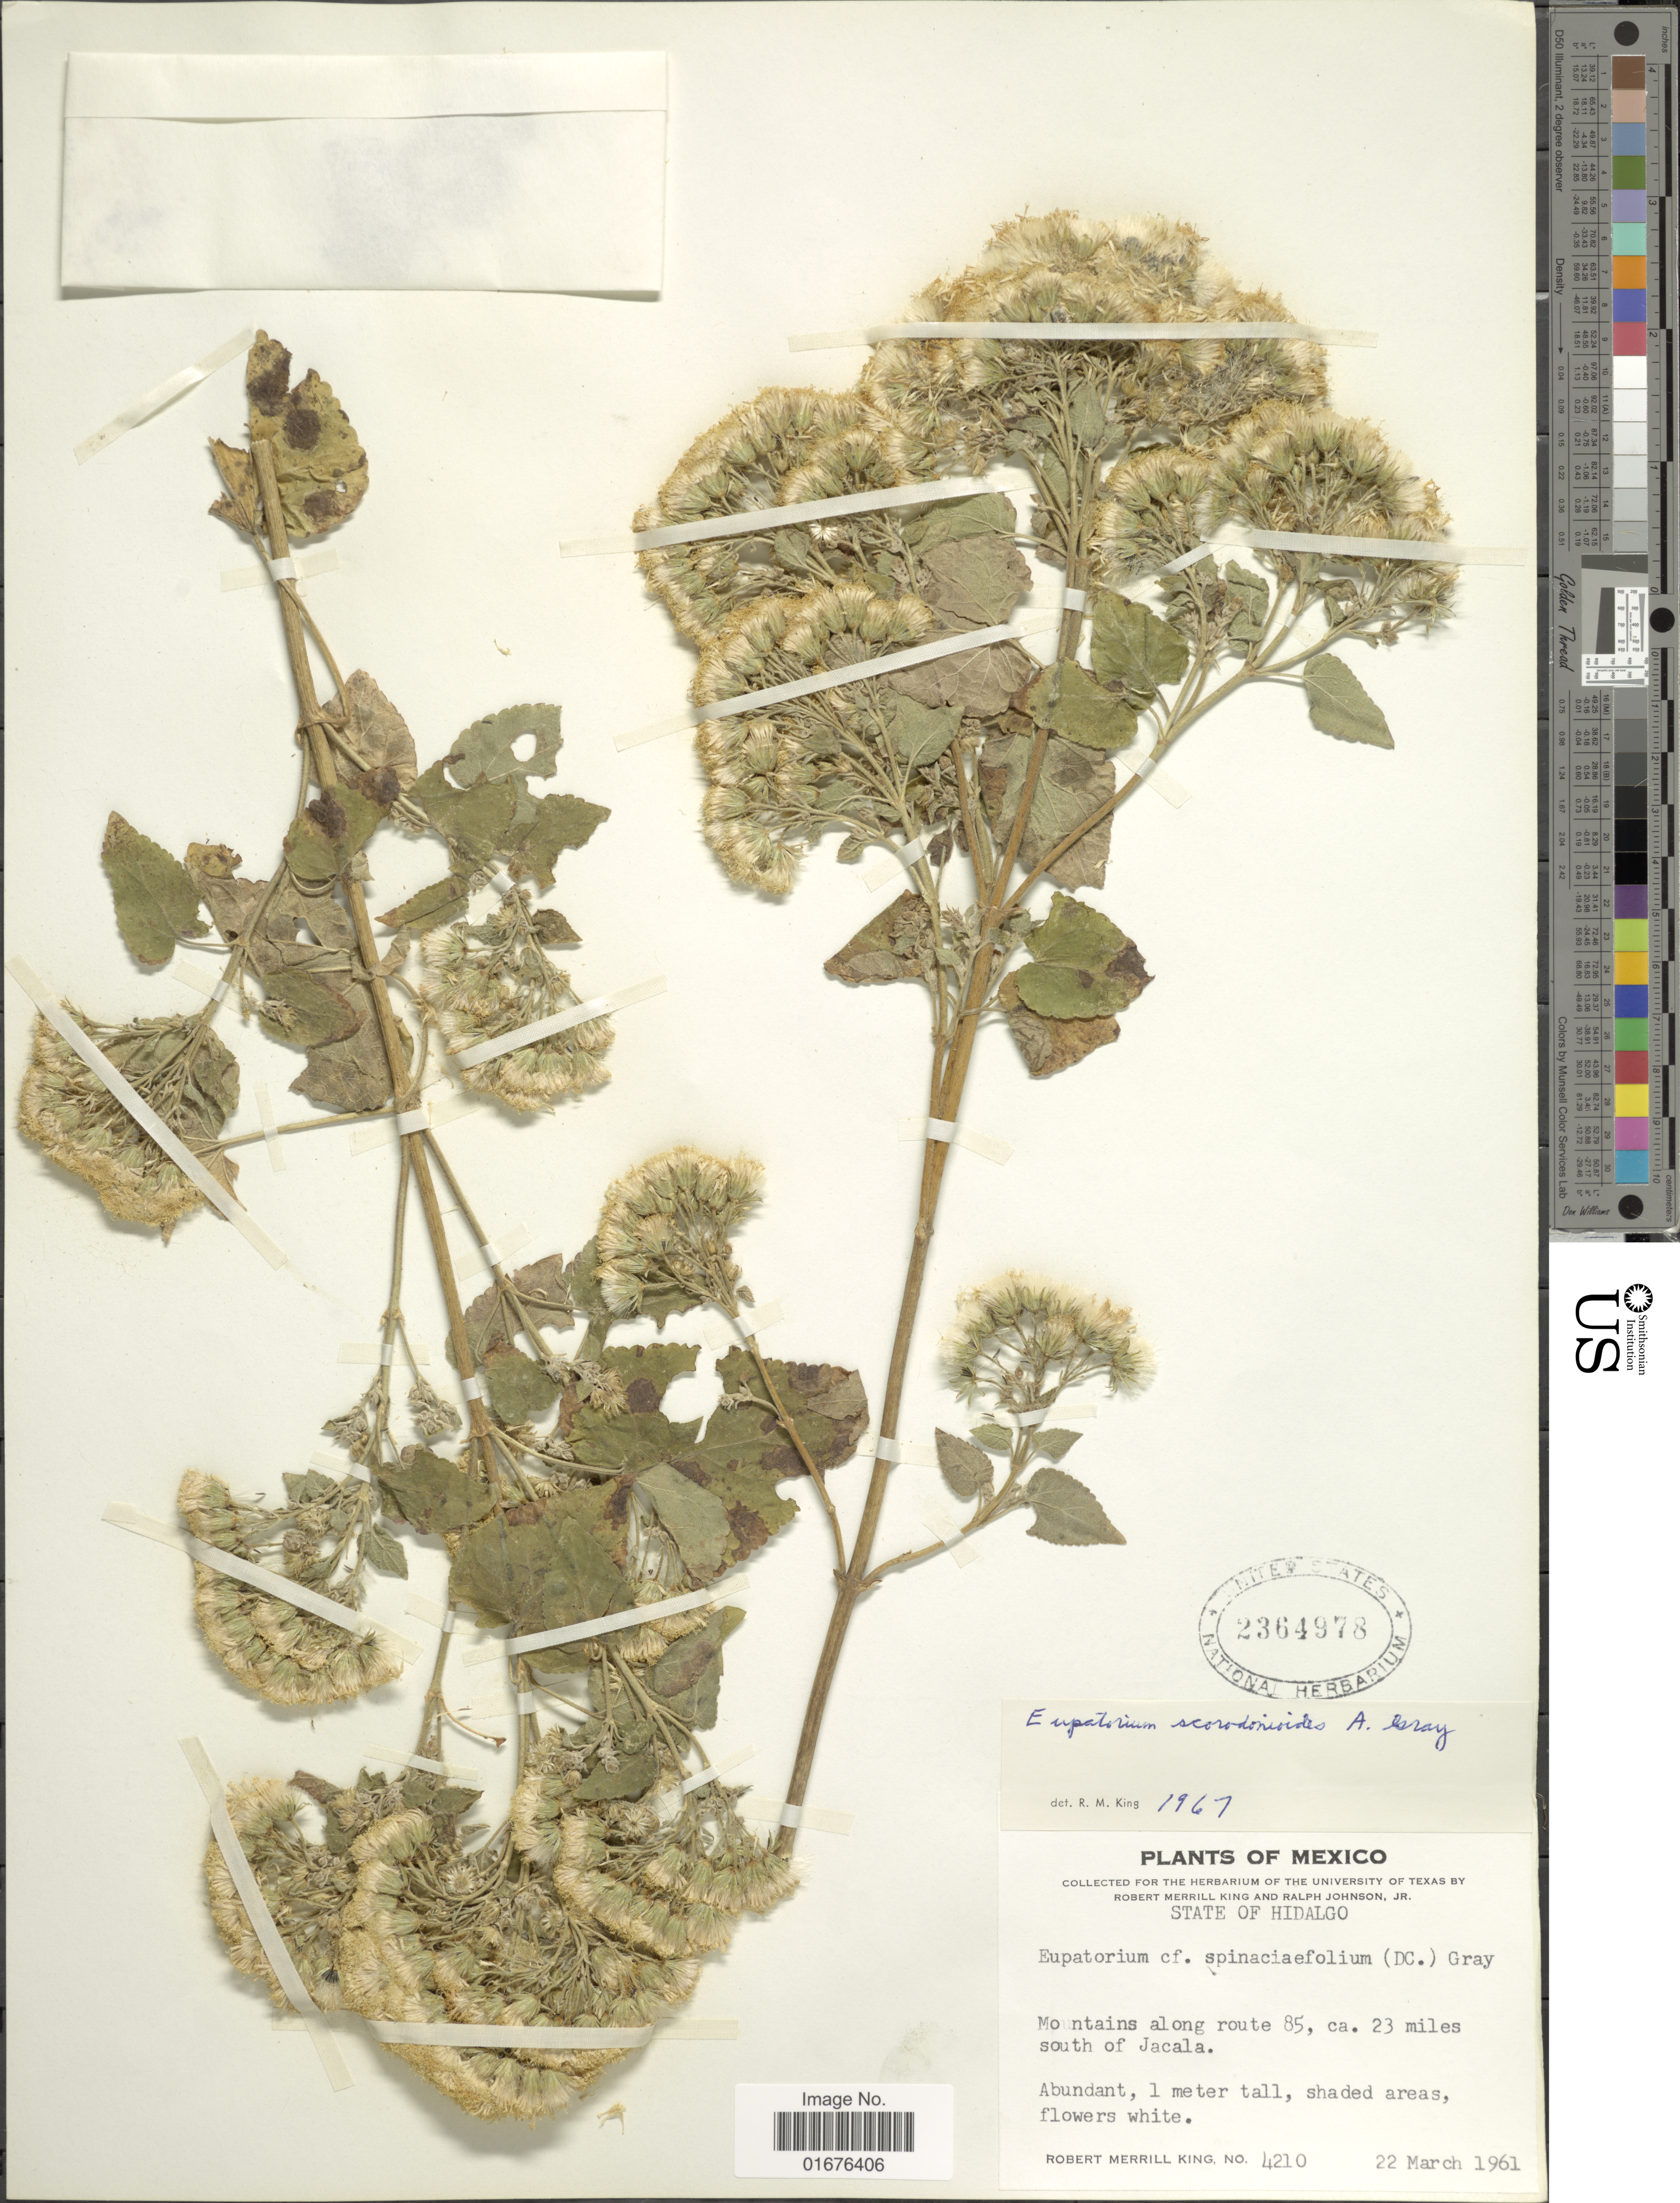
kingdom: Plantae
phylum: Tracheophyta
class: Magnoliopsida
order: Asterales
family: Asteraceae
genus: Ageratina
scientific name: Ageratina petiolaris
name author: (Moc. & Sessé ex DC.) R.M. King & H. Rob.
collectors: R. M. King & R. Johnson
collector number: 4210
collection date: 1961-03-22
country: Mexico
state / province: Hidalgo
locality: Mountains along route 85, ca. 23 miles south of Jacala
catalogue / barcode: US 2364978